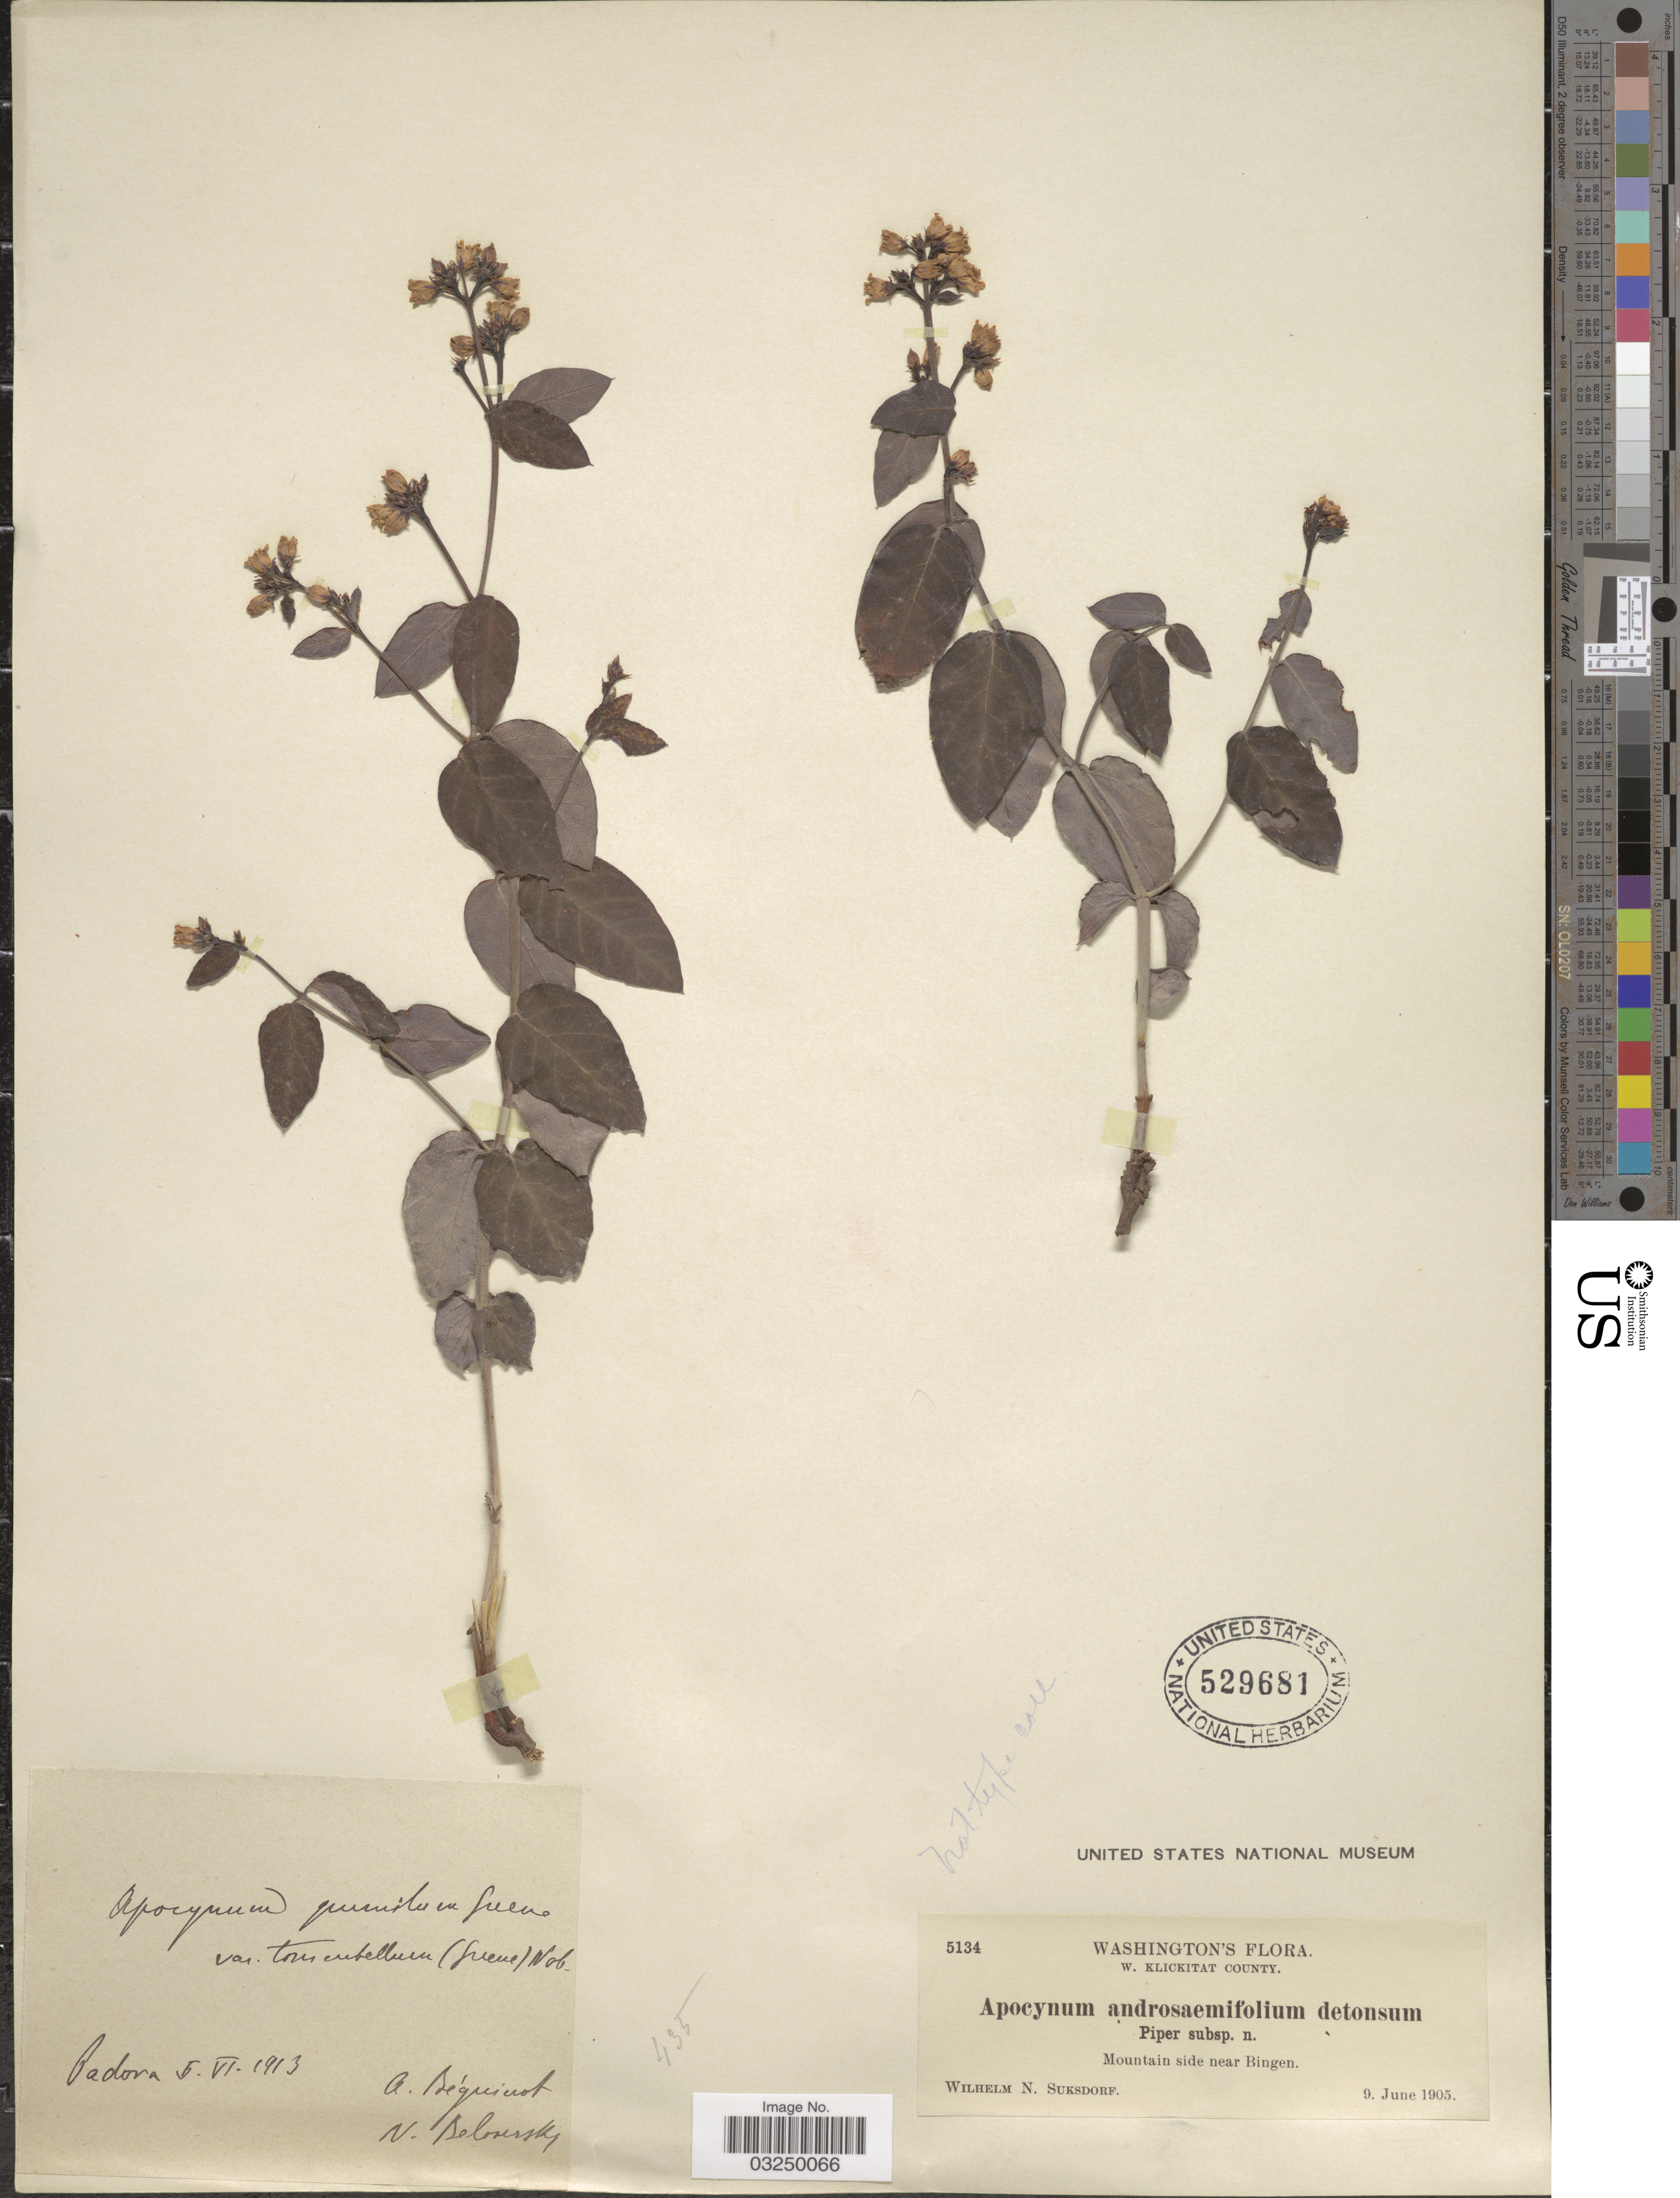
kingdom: Plantae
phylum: Tracheophyta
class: Magnoliopsida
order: Gentianales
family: Apocynaceae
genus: Apocynum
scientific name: Apocynum pumilum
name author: (A. Gray) Greene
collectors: W. N. Suksdorf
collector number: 5134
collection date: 1905-06-09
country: United States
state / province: Washington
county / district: Klickitat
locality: W. Klickitat County. Mountain side near Bingen.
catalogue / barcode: US 529681